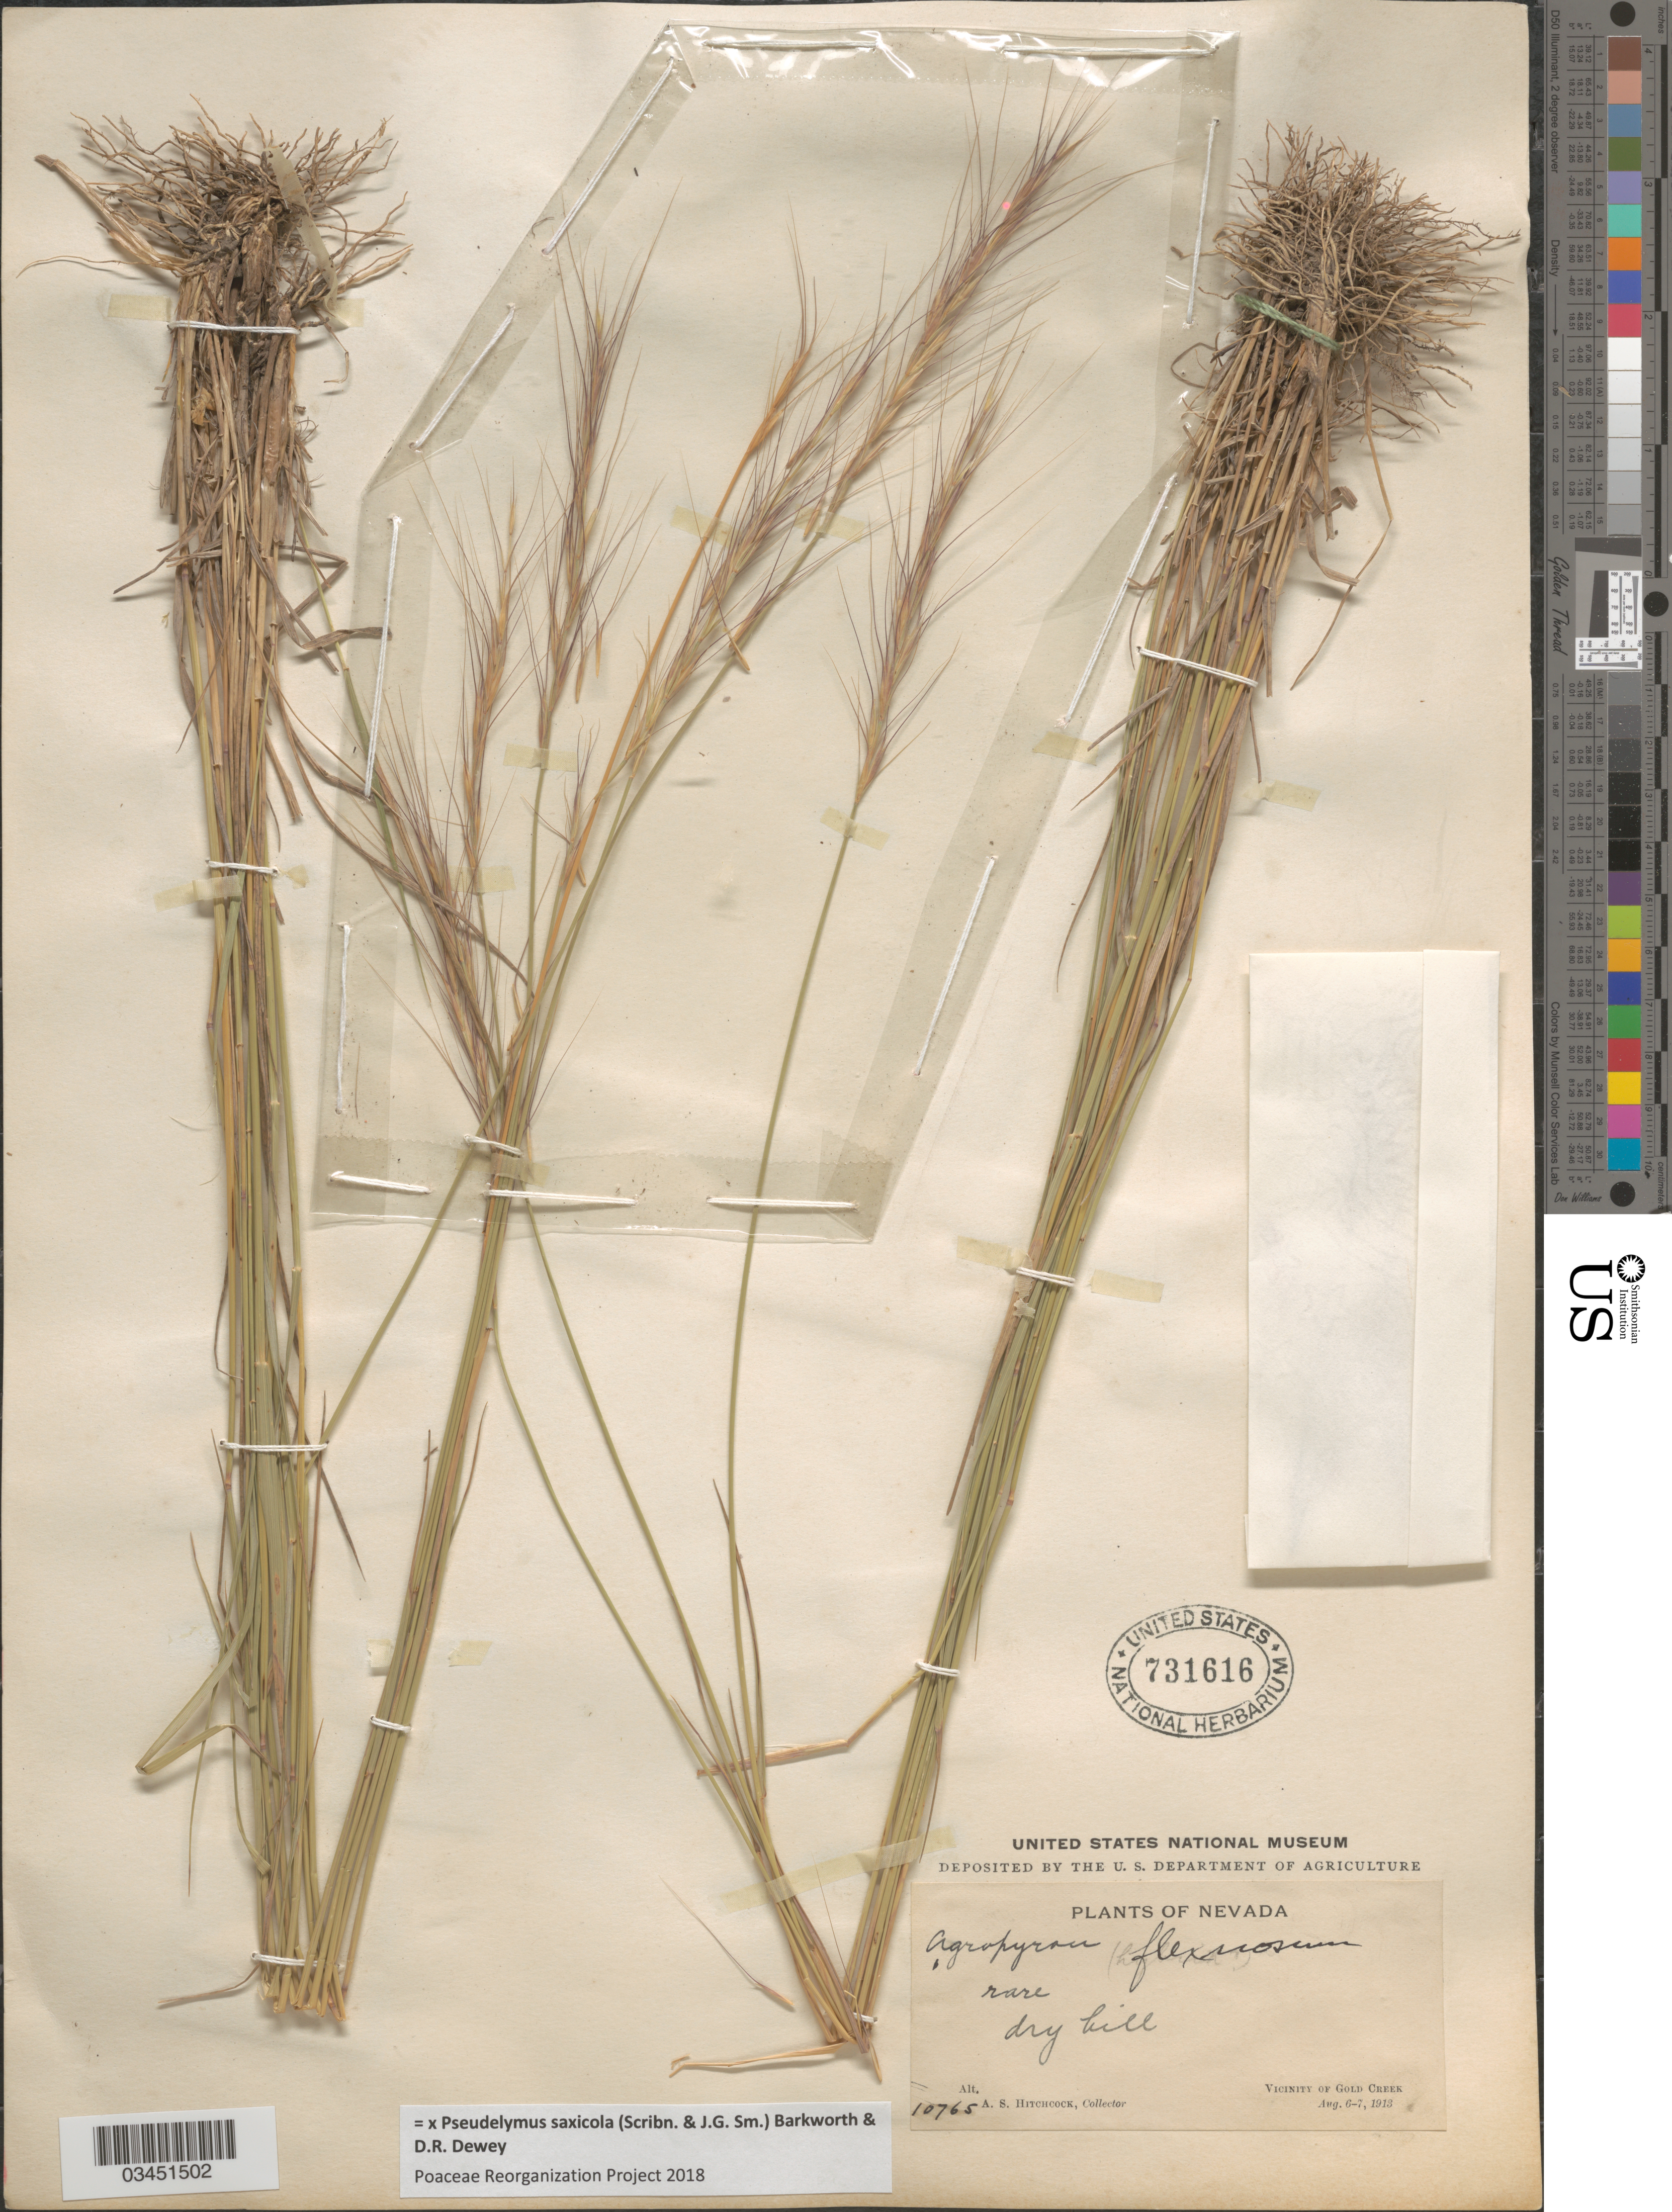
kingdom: Plantae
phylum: Tracheophyta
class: Liliopsida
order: Poales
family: Poaceae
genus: Pseudelymus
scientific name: x Pseudelymus saxicola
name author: (Scribn. & J.G. Sm.) Barkworth & Dewey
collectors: A. S. Hitchcock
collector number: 10765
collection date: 1913-08-06/1913-08-07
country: United States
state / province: Nevada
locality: Vicinity Of Gold Creek.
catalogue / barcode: US 731616